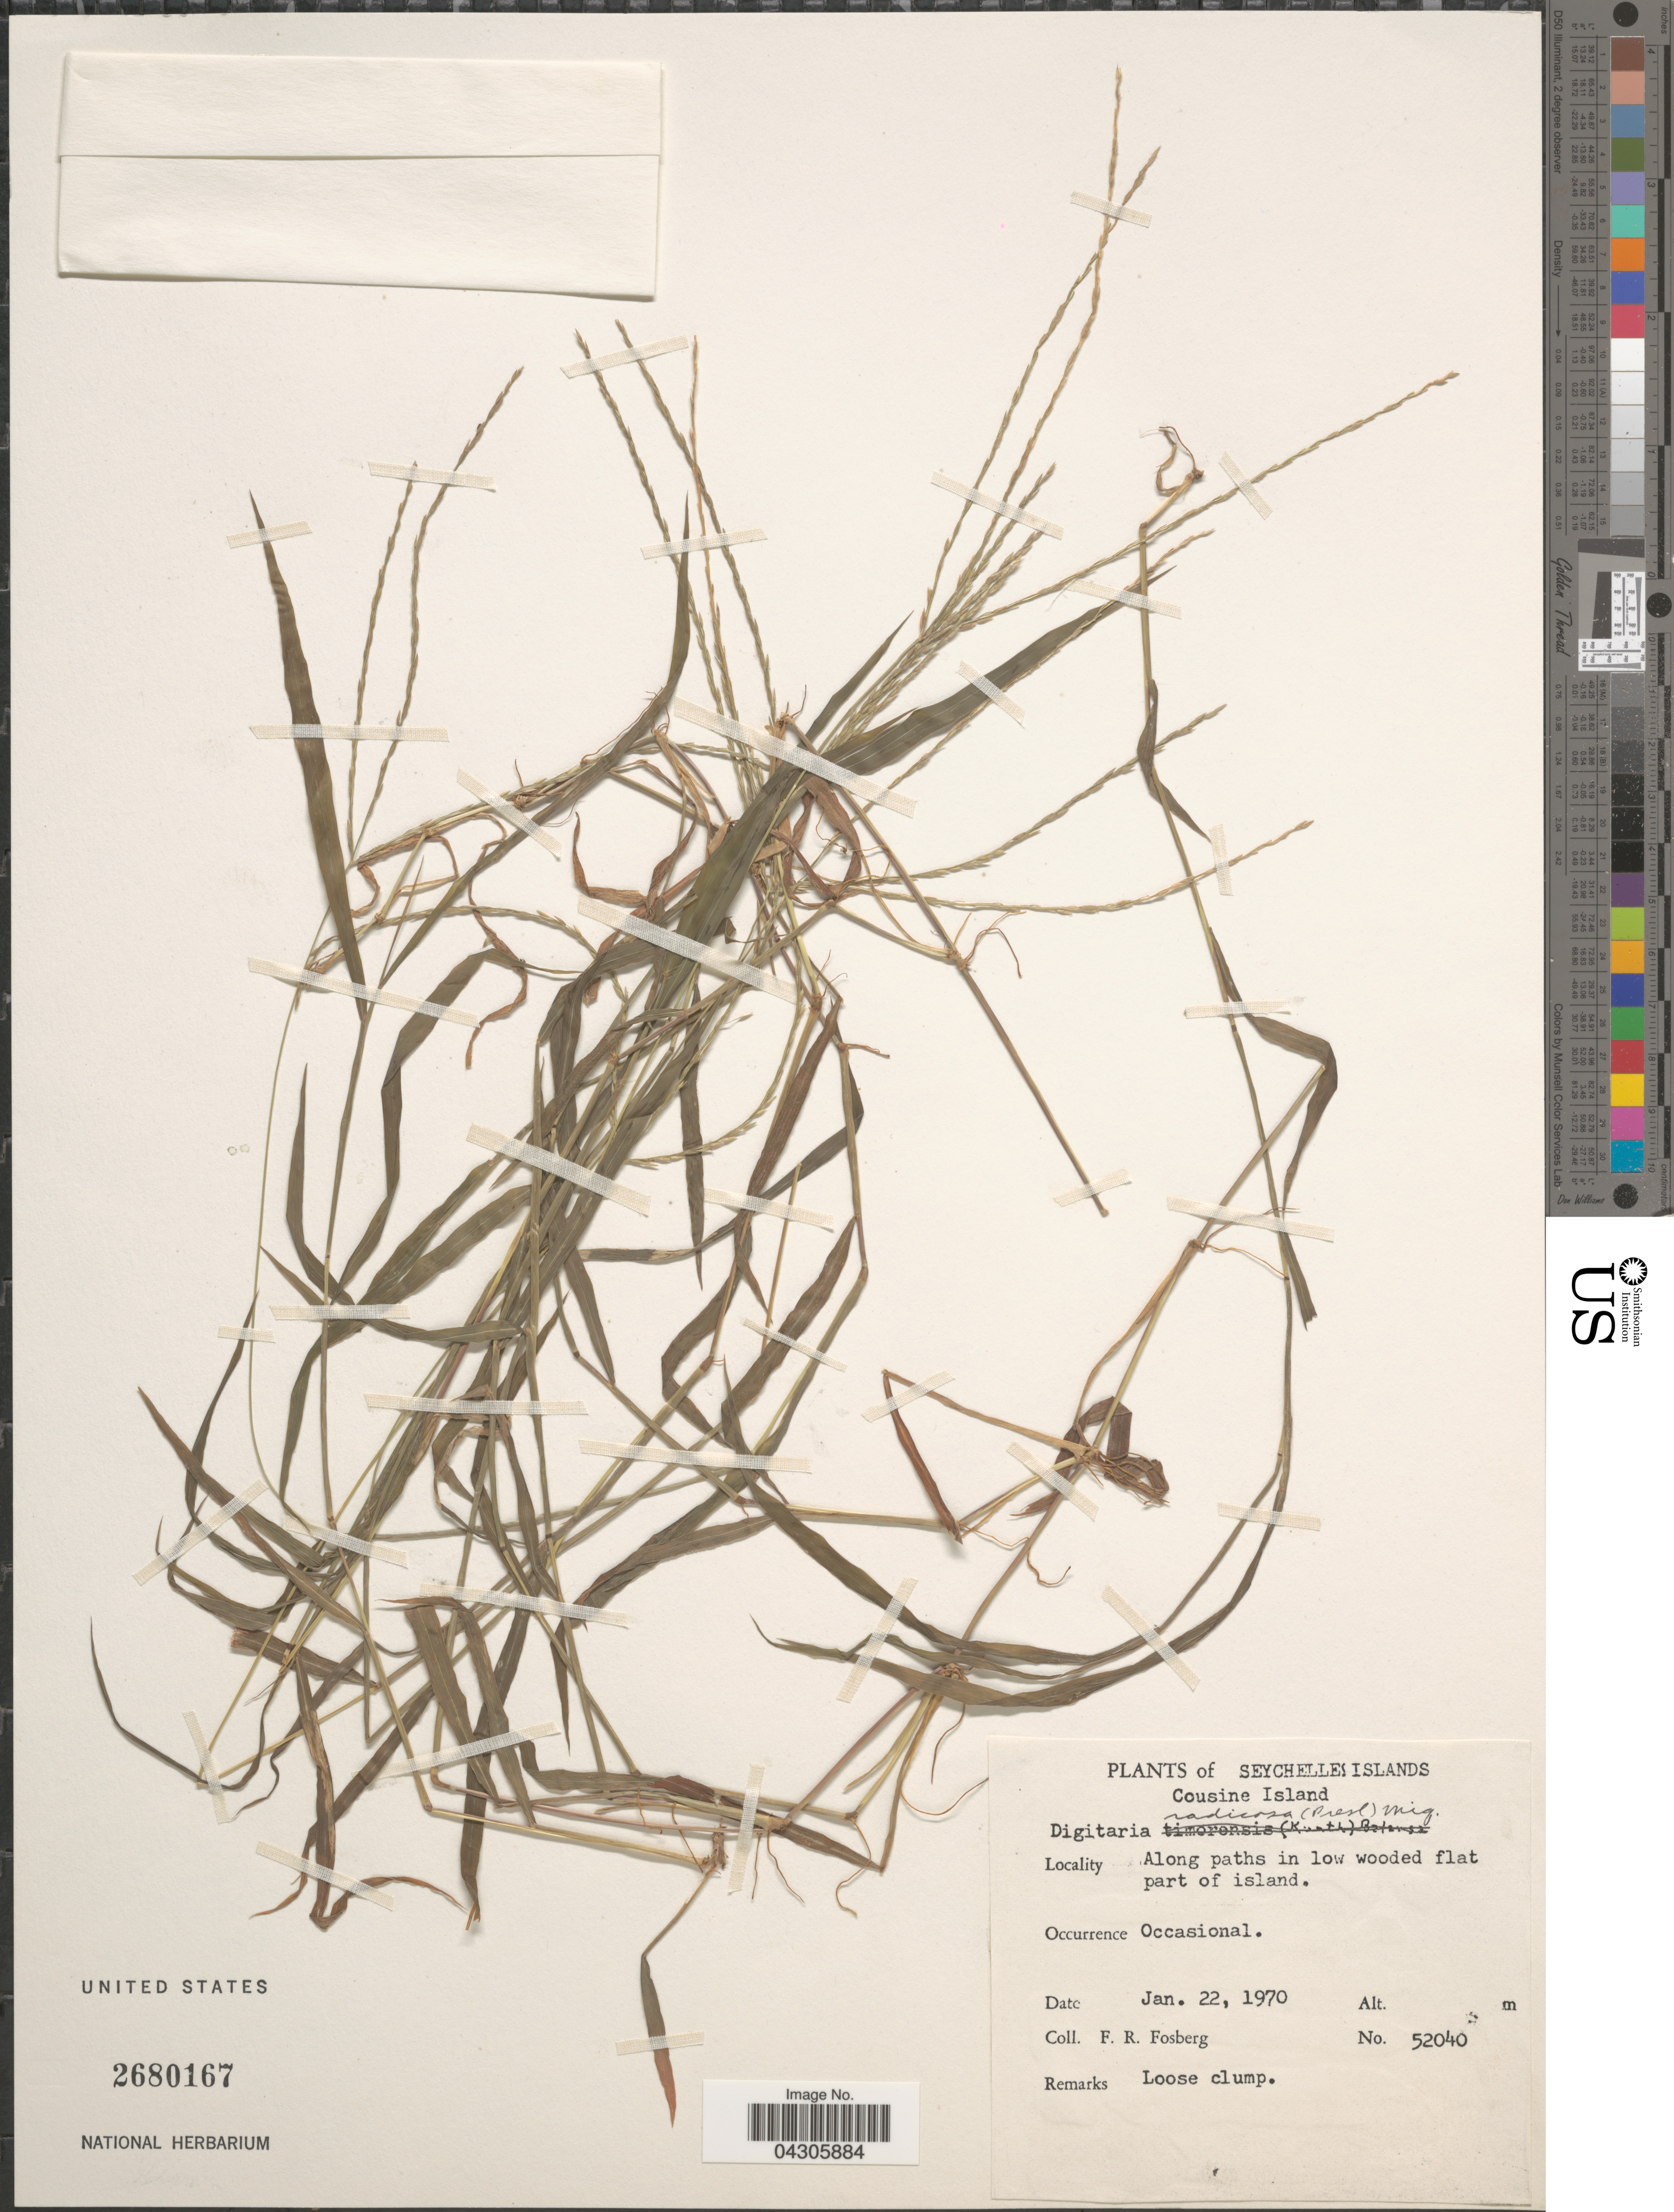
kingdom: Plantae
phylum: Tracheophyta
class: Liliopsida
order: Poales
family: Poaceae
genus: Digitaria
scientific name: Digitaria radicosa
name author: (J. Presl) Miq.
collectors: F. R. Fosberg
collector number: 52040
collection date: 1970-01-22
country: Seychelles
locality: Seychelles Islands. Cousine Island. Along paths in low wooded flat part of island.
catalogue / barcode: US 2680167